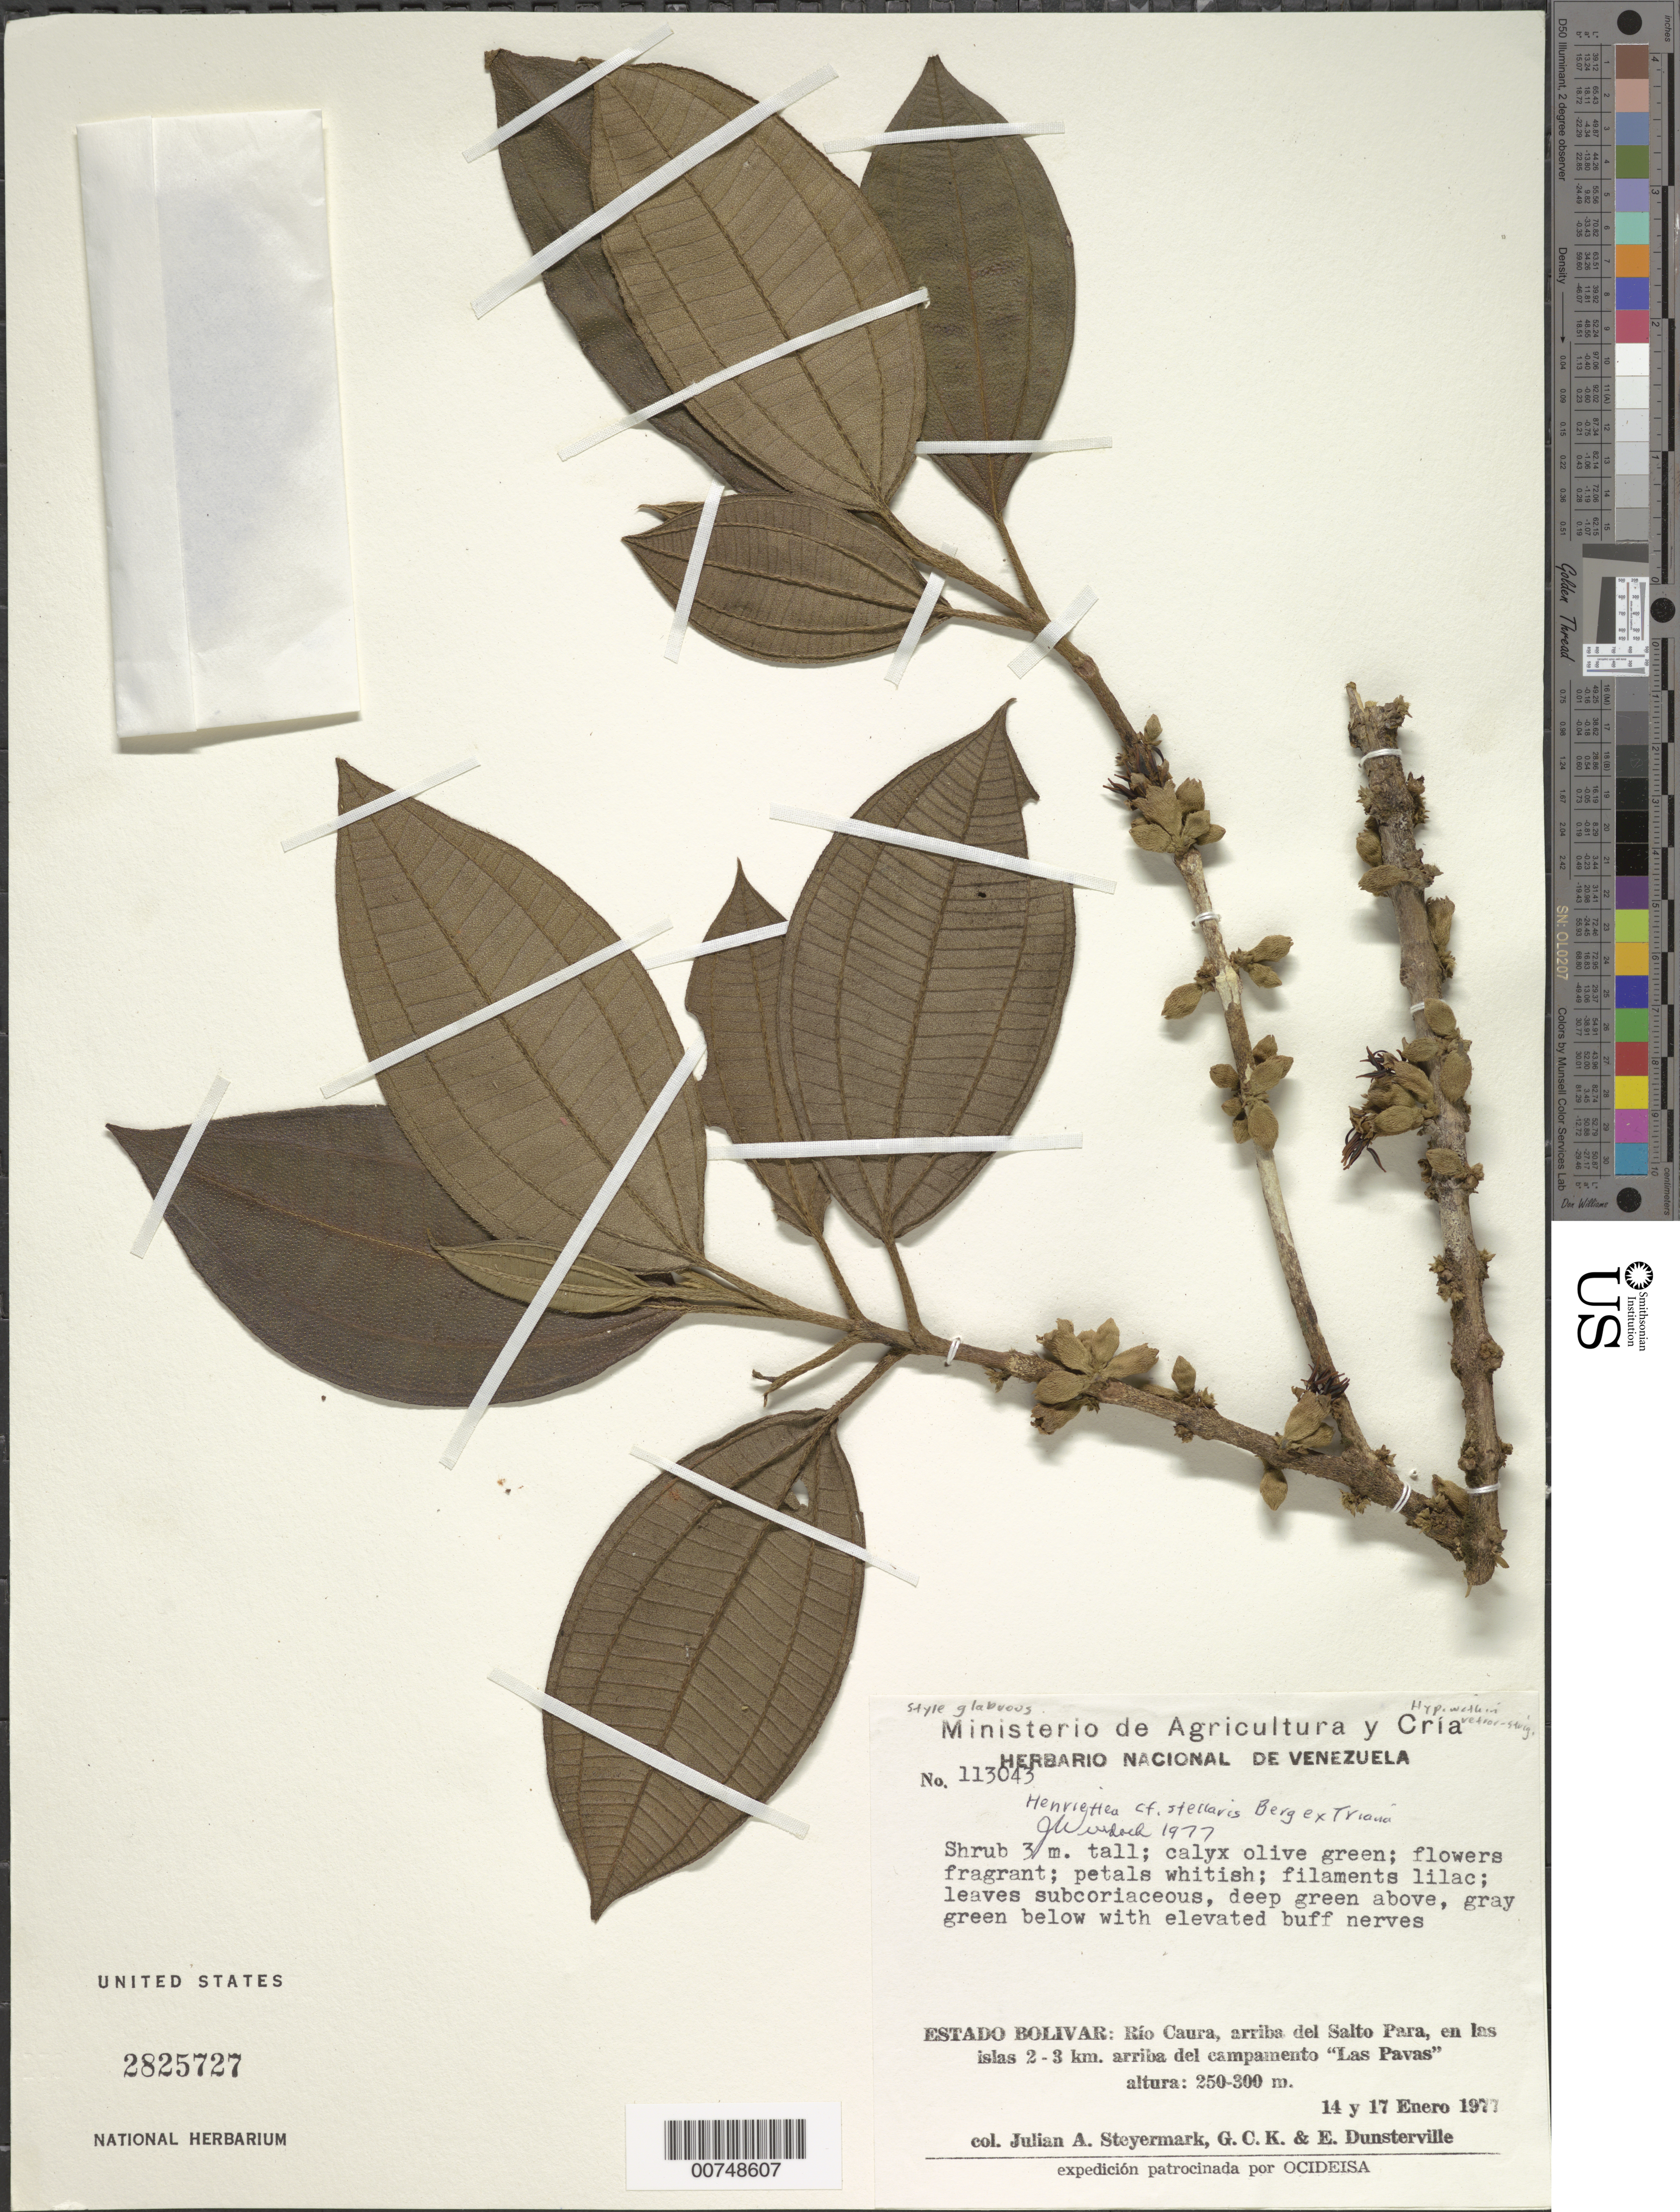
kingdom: Plantae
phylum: Tracheophyta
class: Magnoliopsida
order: Myrtales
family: Melastomataceae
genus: Henriettea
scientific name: Henriettea stellaris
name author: O. Berg ex Triana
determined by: Wurdack, John J., (US), US (UNITED STATES)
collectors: J. Steyermark, G. C. K. Dunsterville & E. Dunsterville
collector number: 113043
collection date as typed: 14-Jan-77 to 17-Jan-77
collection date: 1977-01-14/1977-01-17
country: Venezuela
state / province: Bolívar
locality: Río Caura, arriba del Salto Para, en las islas 2-3 km arriba del campamento "Las Pavas"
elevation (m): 250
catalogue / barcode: US 2825727